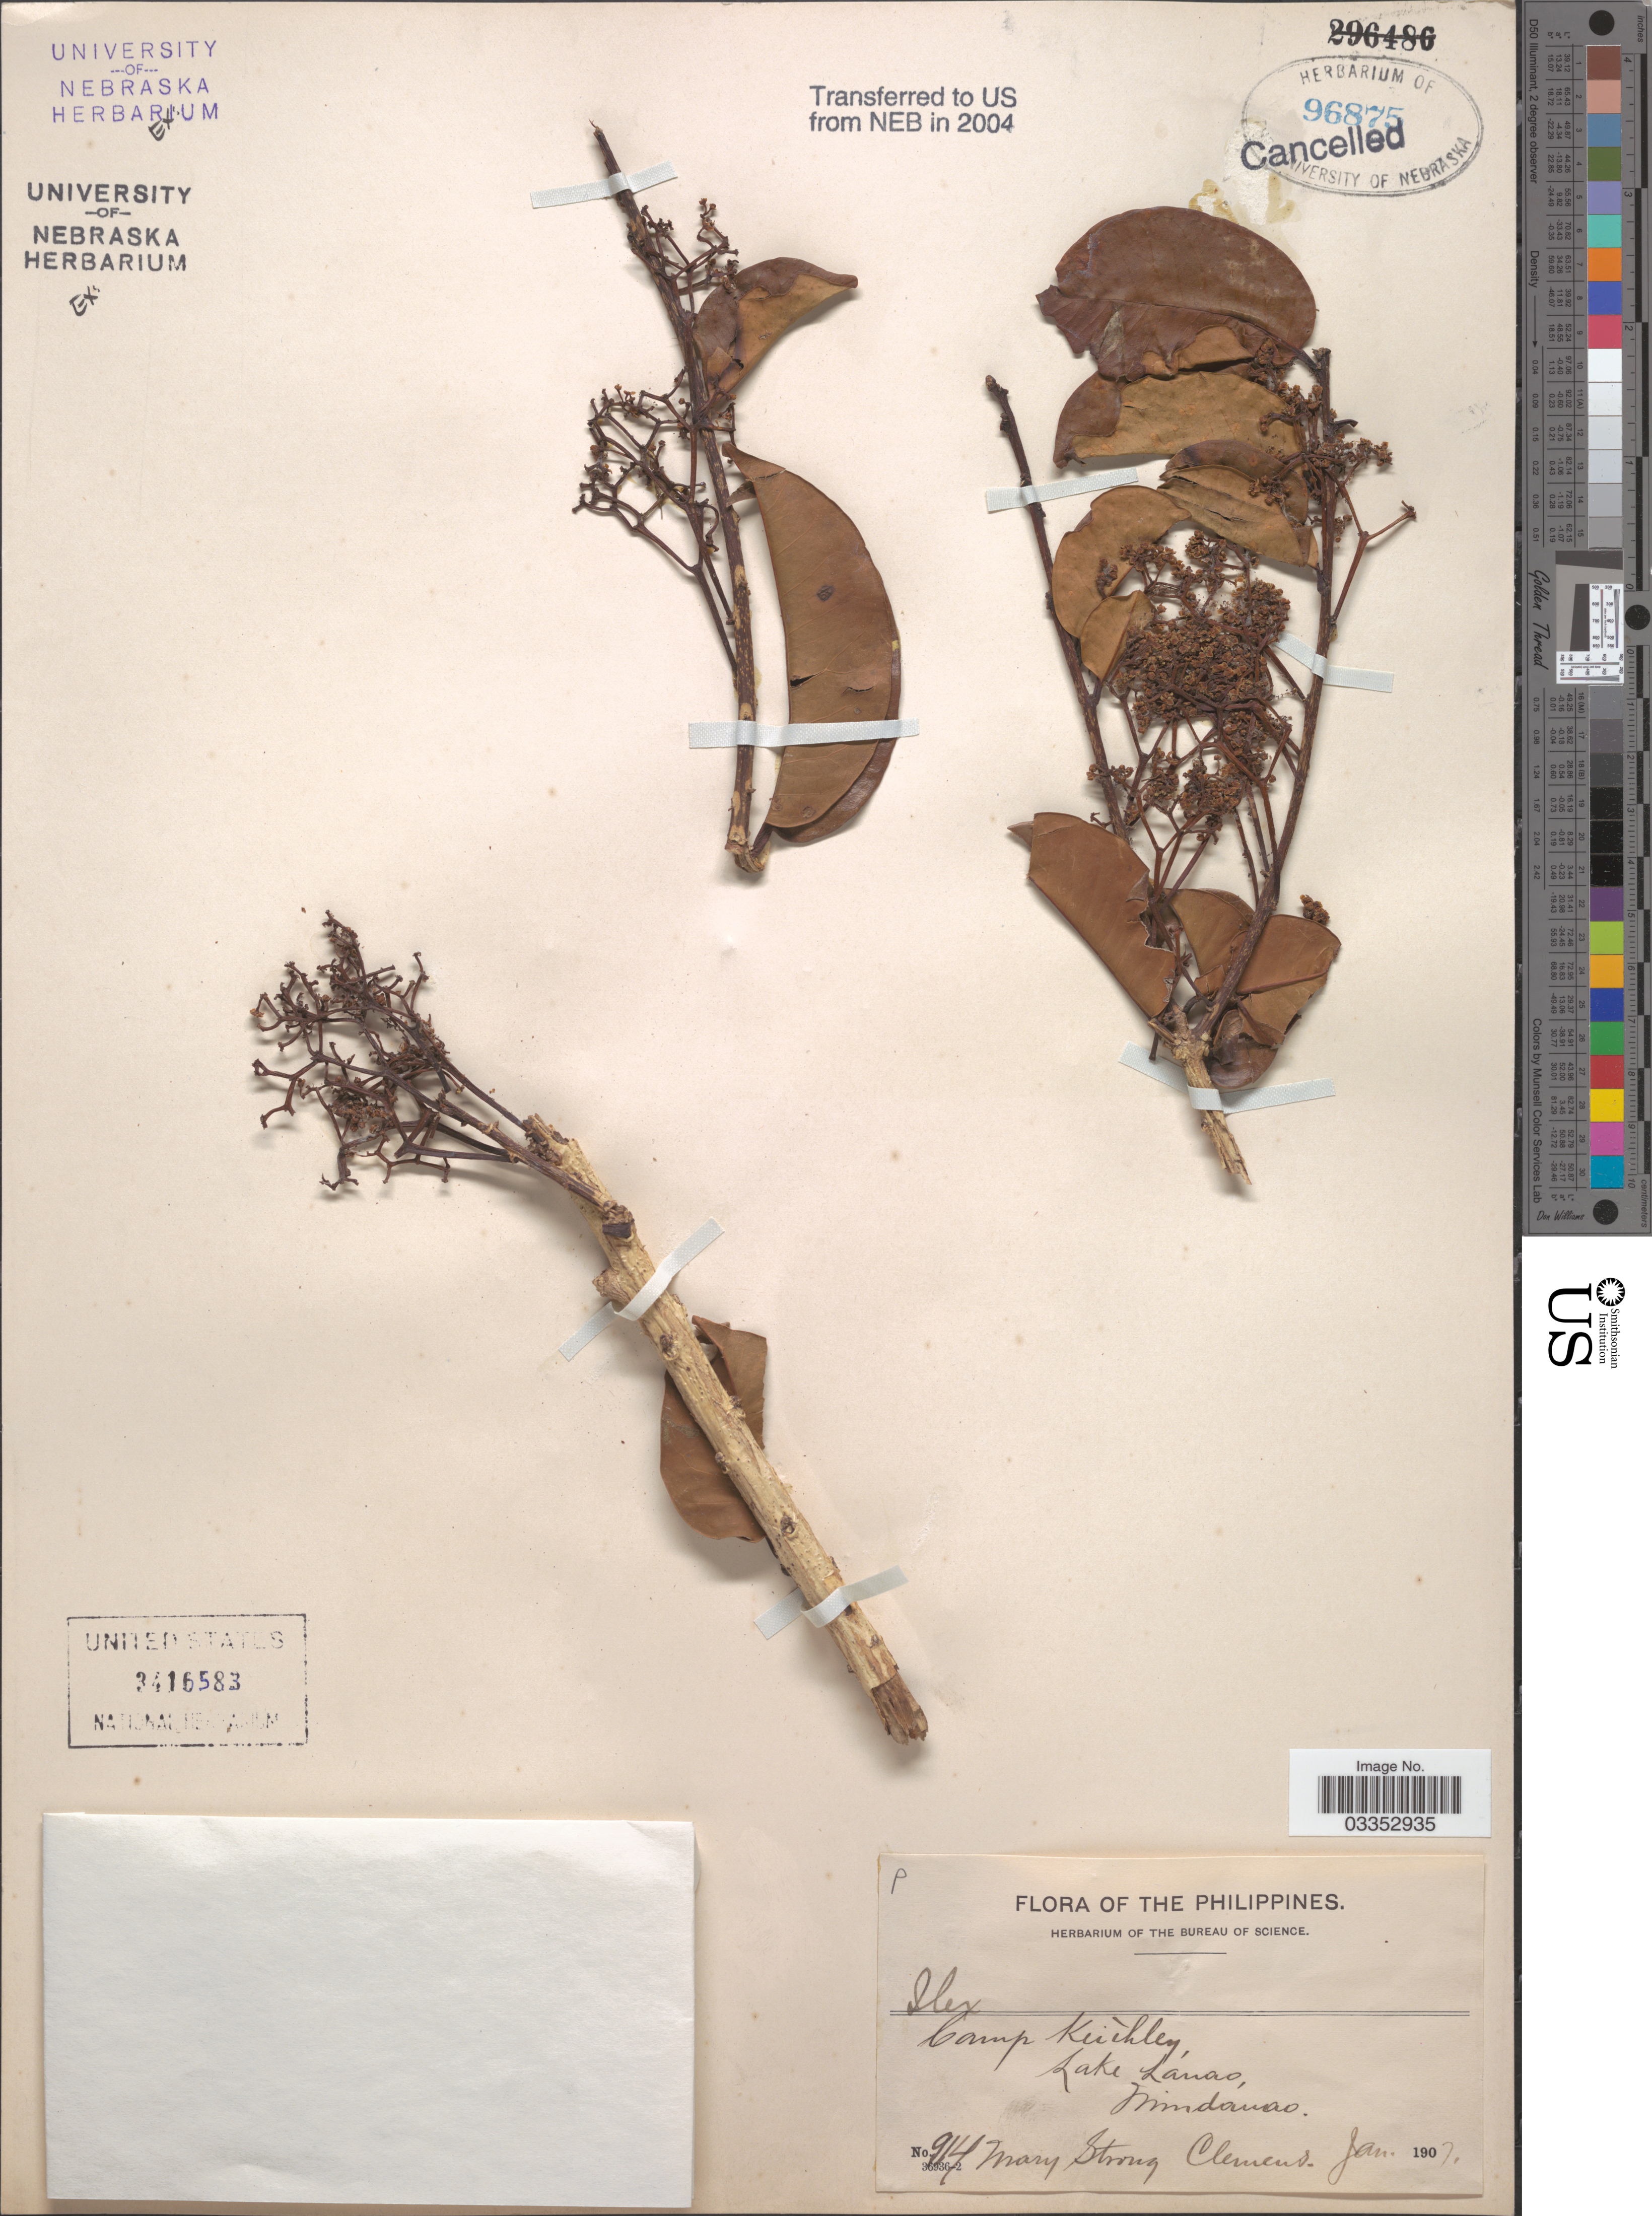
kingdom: Plantae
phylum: Tracheophyta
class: Magnoliopsida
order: Aquifoliales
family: Aquifoliaceae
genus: Ilex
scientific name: Ilex sp.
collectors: M. S. Clemens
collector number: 914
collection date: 1907-01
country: Philippines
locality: Camp Keithley, Lake Lanao, Mindanao.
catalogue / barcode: US 3416583